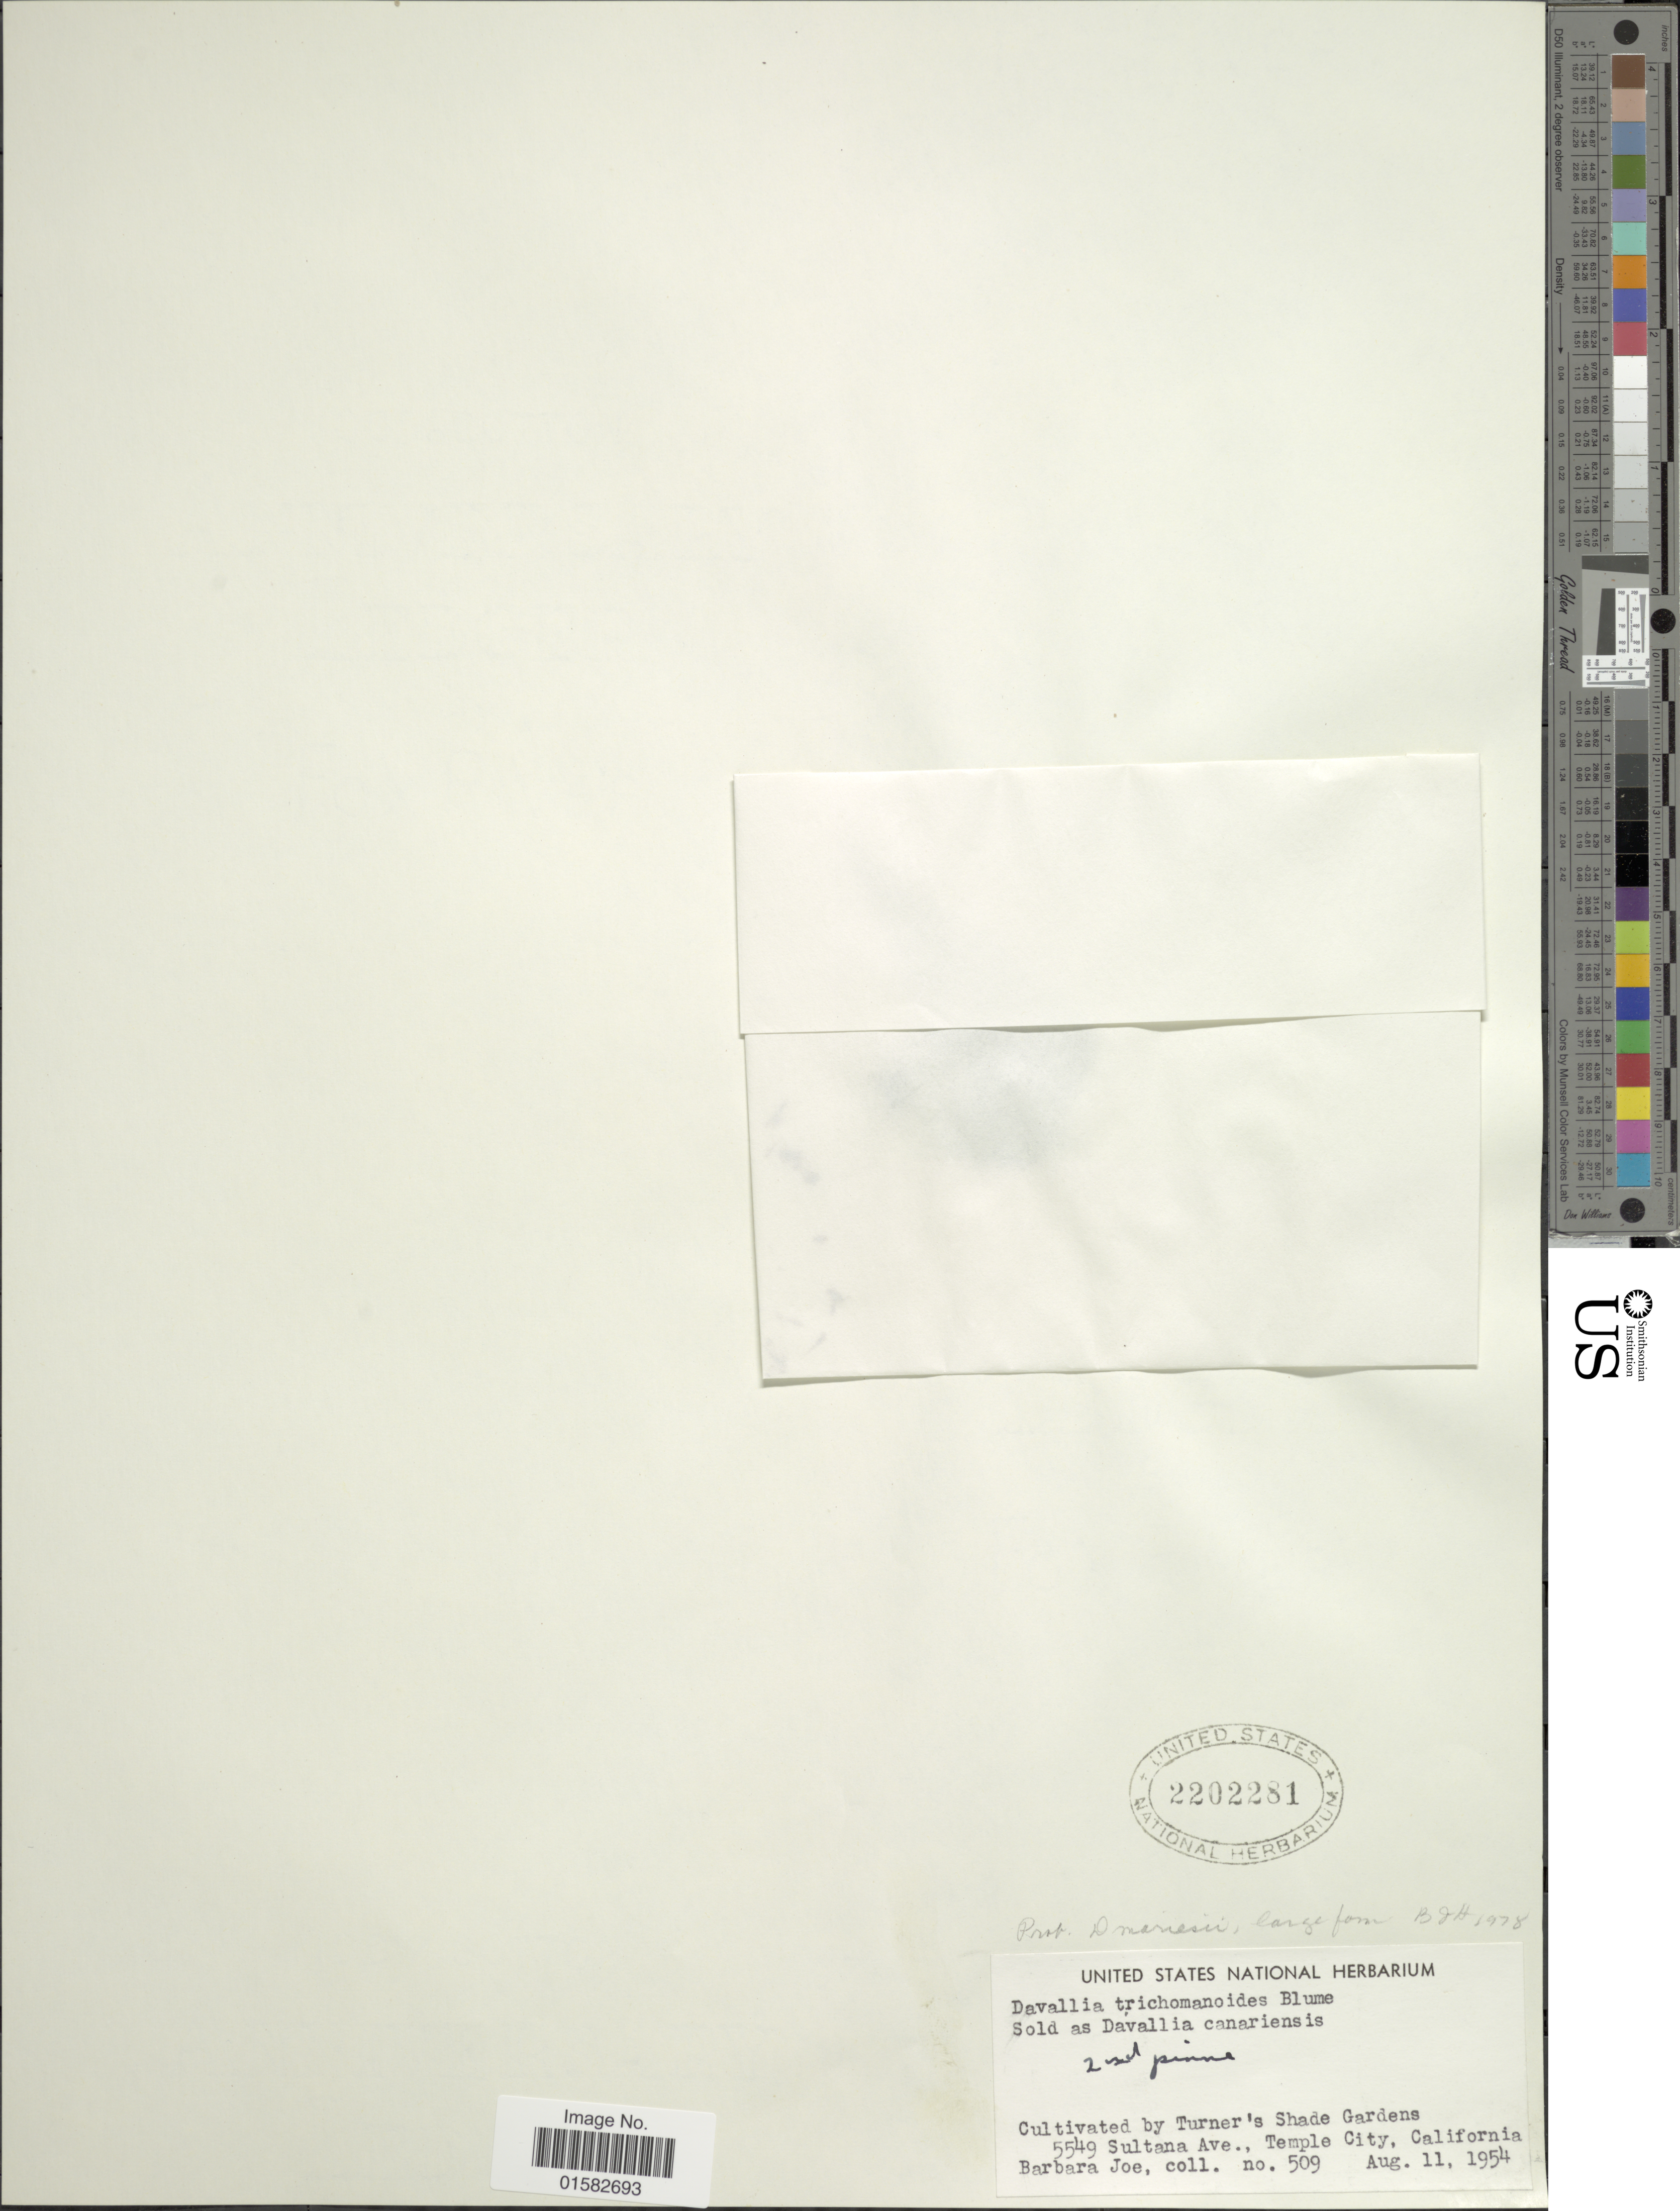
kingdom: Plantae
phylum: Tracheophyta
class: Polypodiopsida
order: Polypodiales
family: Davalliaceae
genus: Davallia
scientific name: Davallia trichomanoides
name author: Blume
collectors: B. Joe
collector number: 509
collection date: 1957-08-11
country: United States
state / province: California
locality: Cultivated by Turner's Shade Gardens 5549 Sultana ave. Temple city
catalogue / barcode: US 2202281